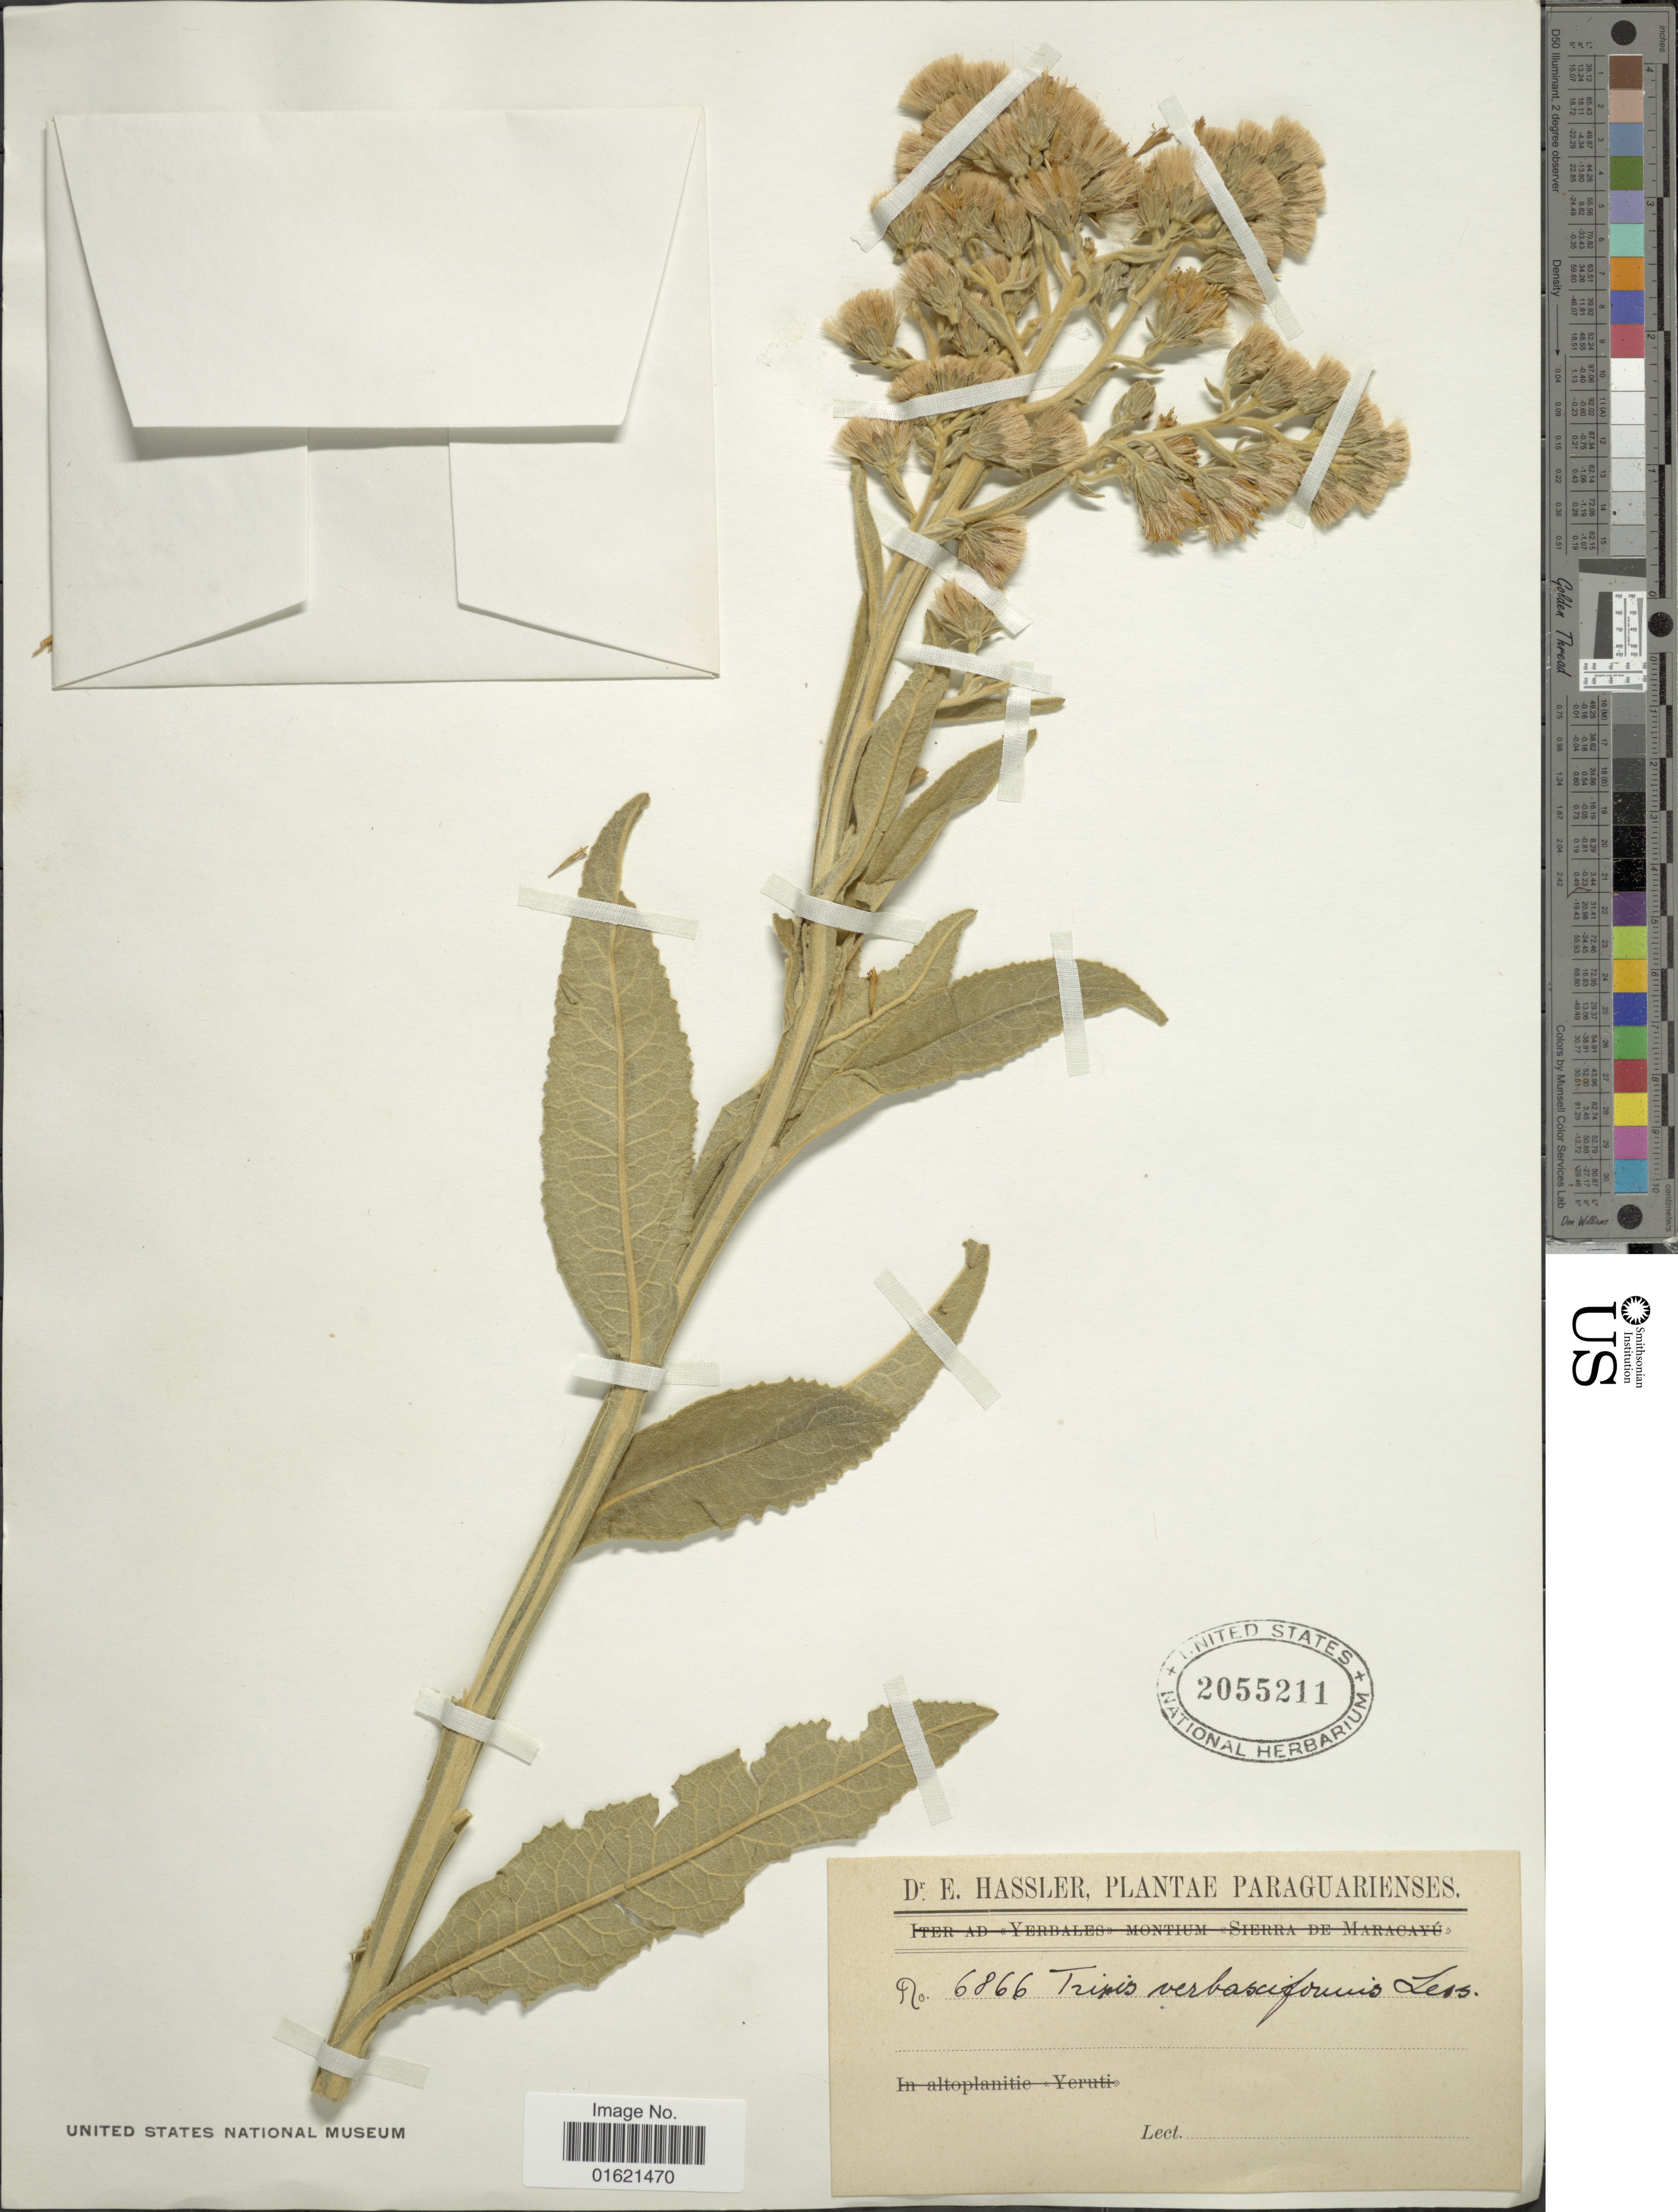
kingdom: Plantae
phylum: Tracheophyta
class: Magnoliopsida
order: Asterales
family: Asteraceae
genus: Trixis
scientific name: Trixis nobilis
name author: (Vell.) Katinas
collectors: E. Hassler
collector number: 6866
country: Paraguay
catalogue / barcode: US 2055211